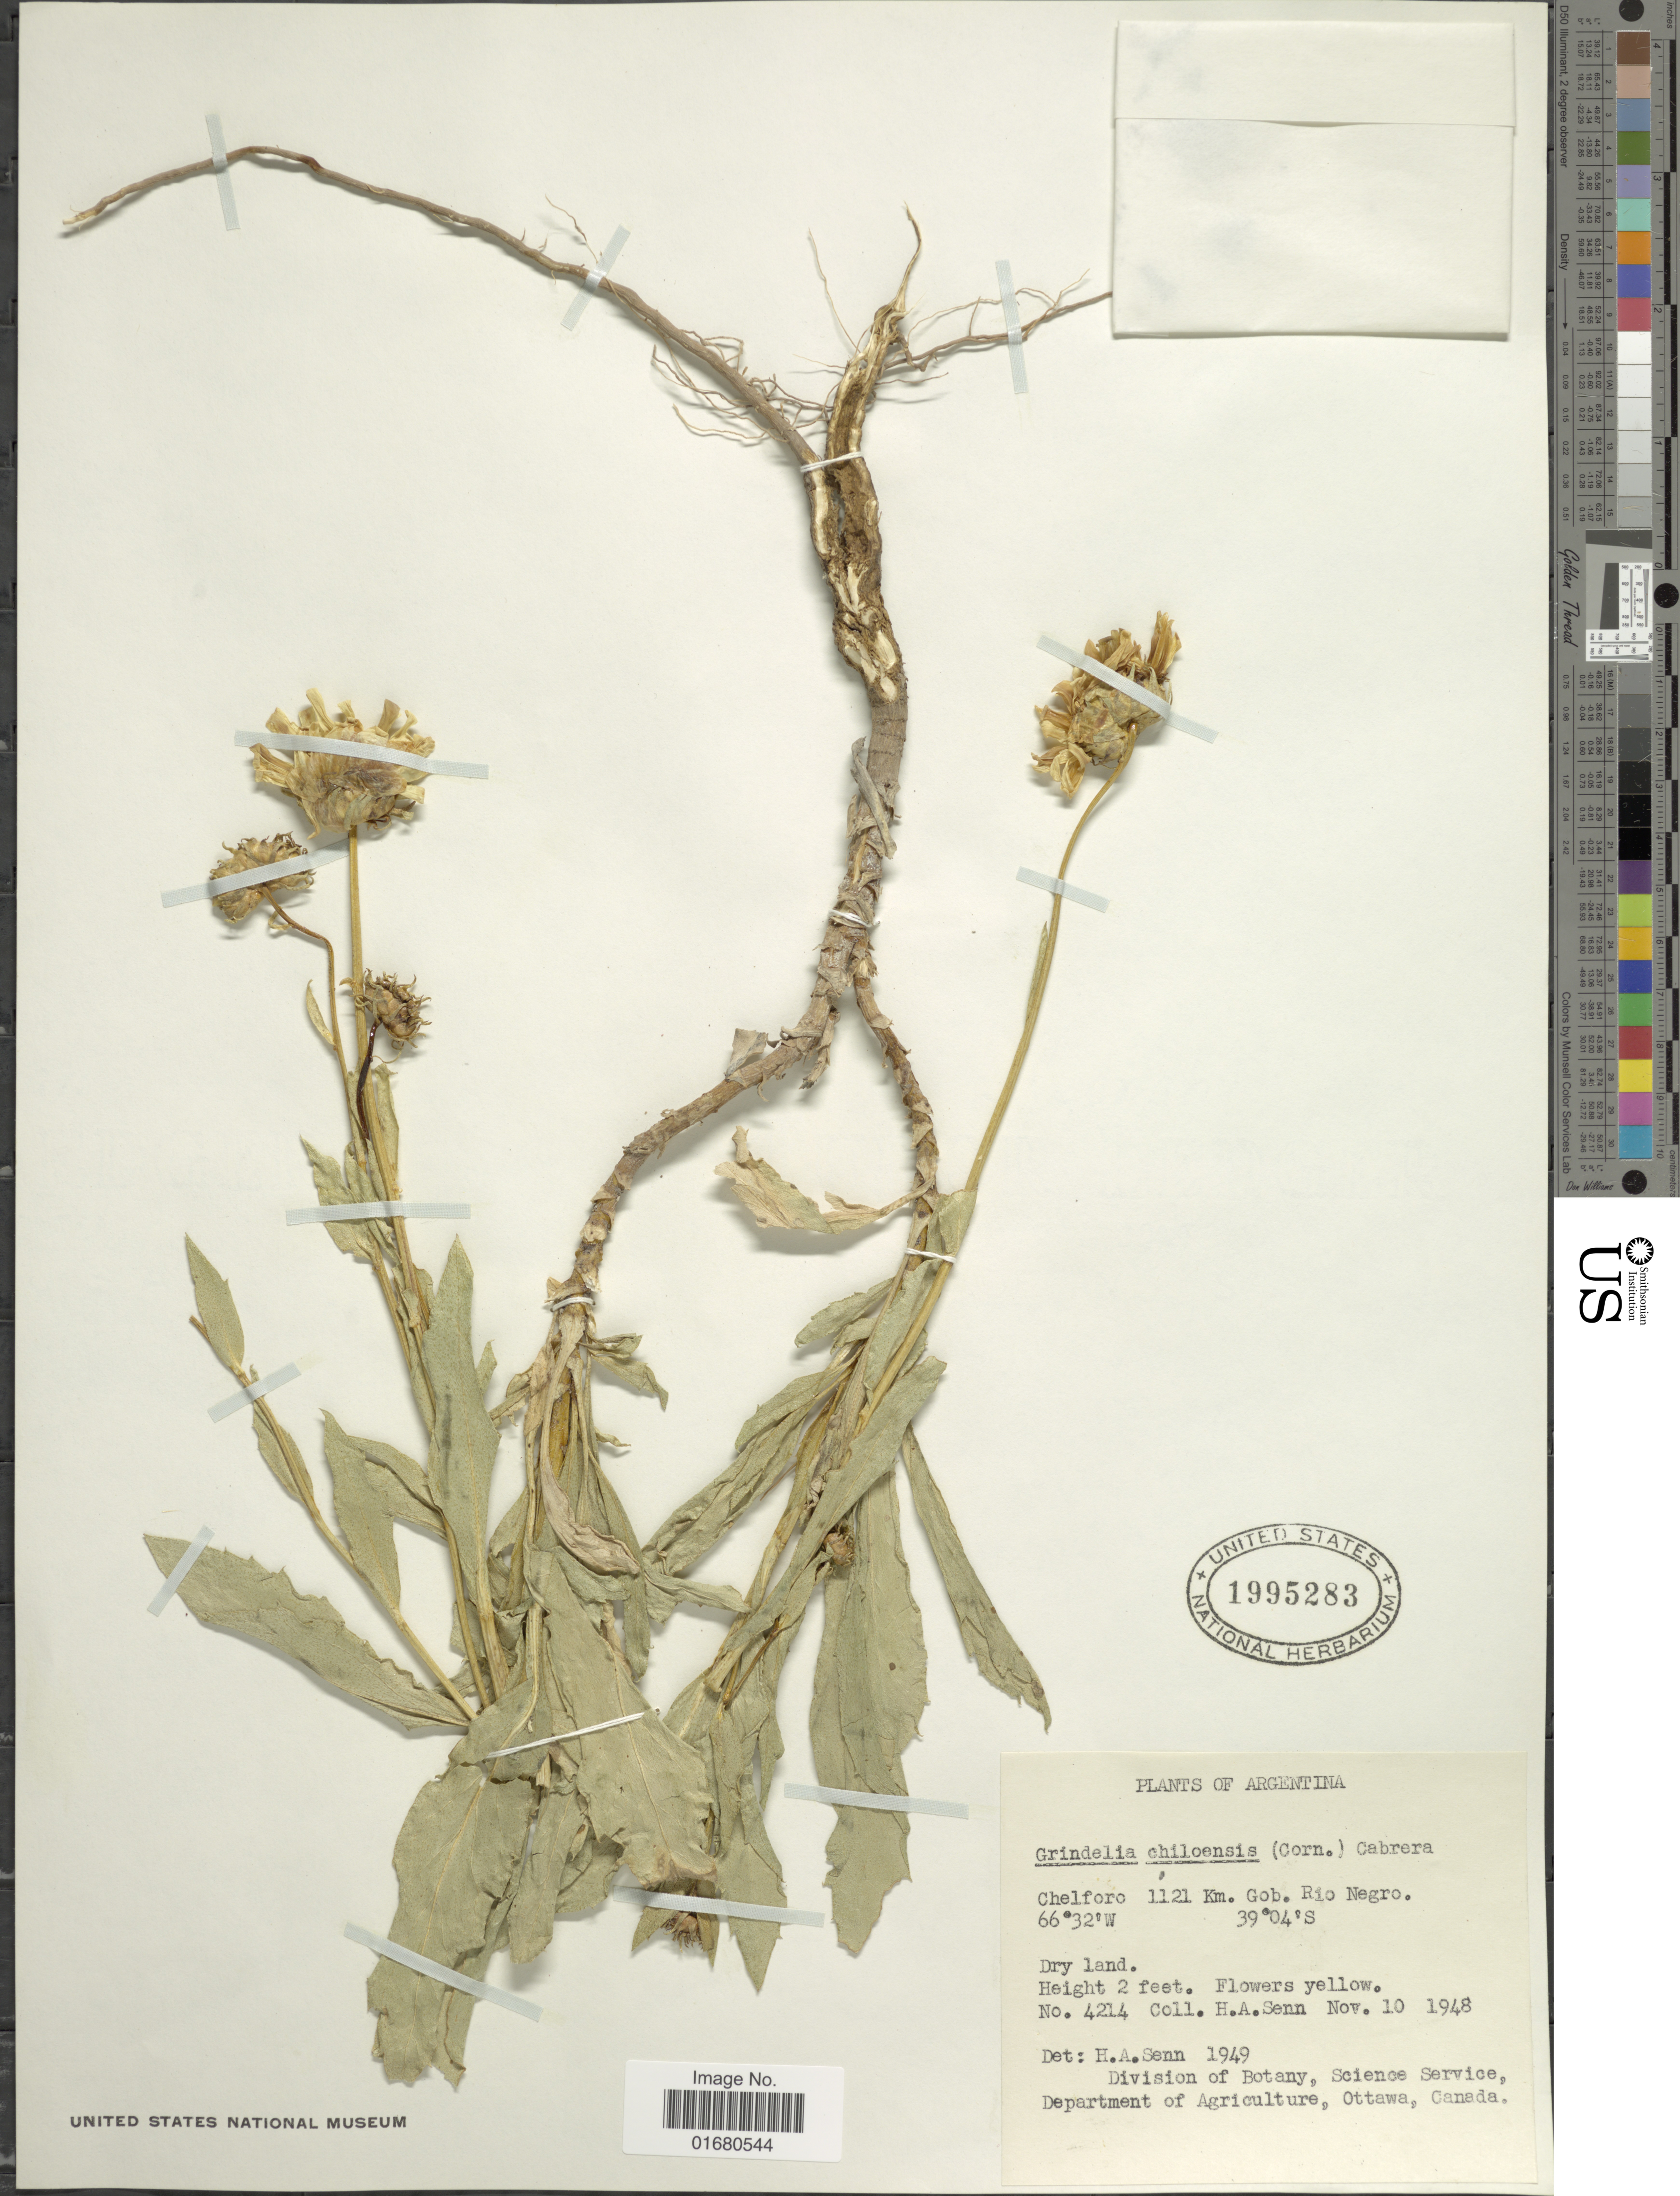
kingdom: Plantae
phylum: Tracheophyta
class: Magnoliopsida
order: Asterales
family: Asteraceae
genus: Grindelia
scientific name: Grindelia chiloensis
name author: (Cornel.) Cabrera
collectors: H. Senn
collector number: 4214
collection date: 1948-11-10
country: Argentina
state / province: Rio Negro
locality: Chelforo 1121 km. Gob. Rio Negro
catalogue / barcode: US 1995283